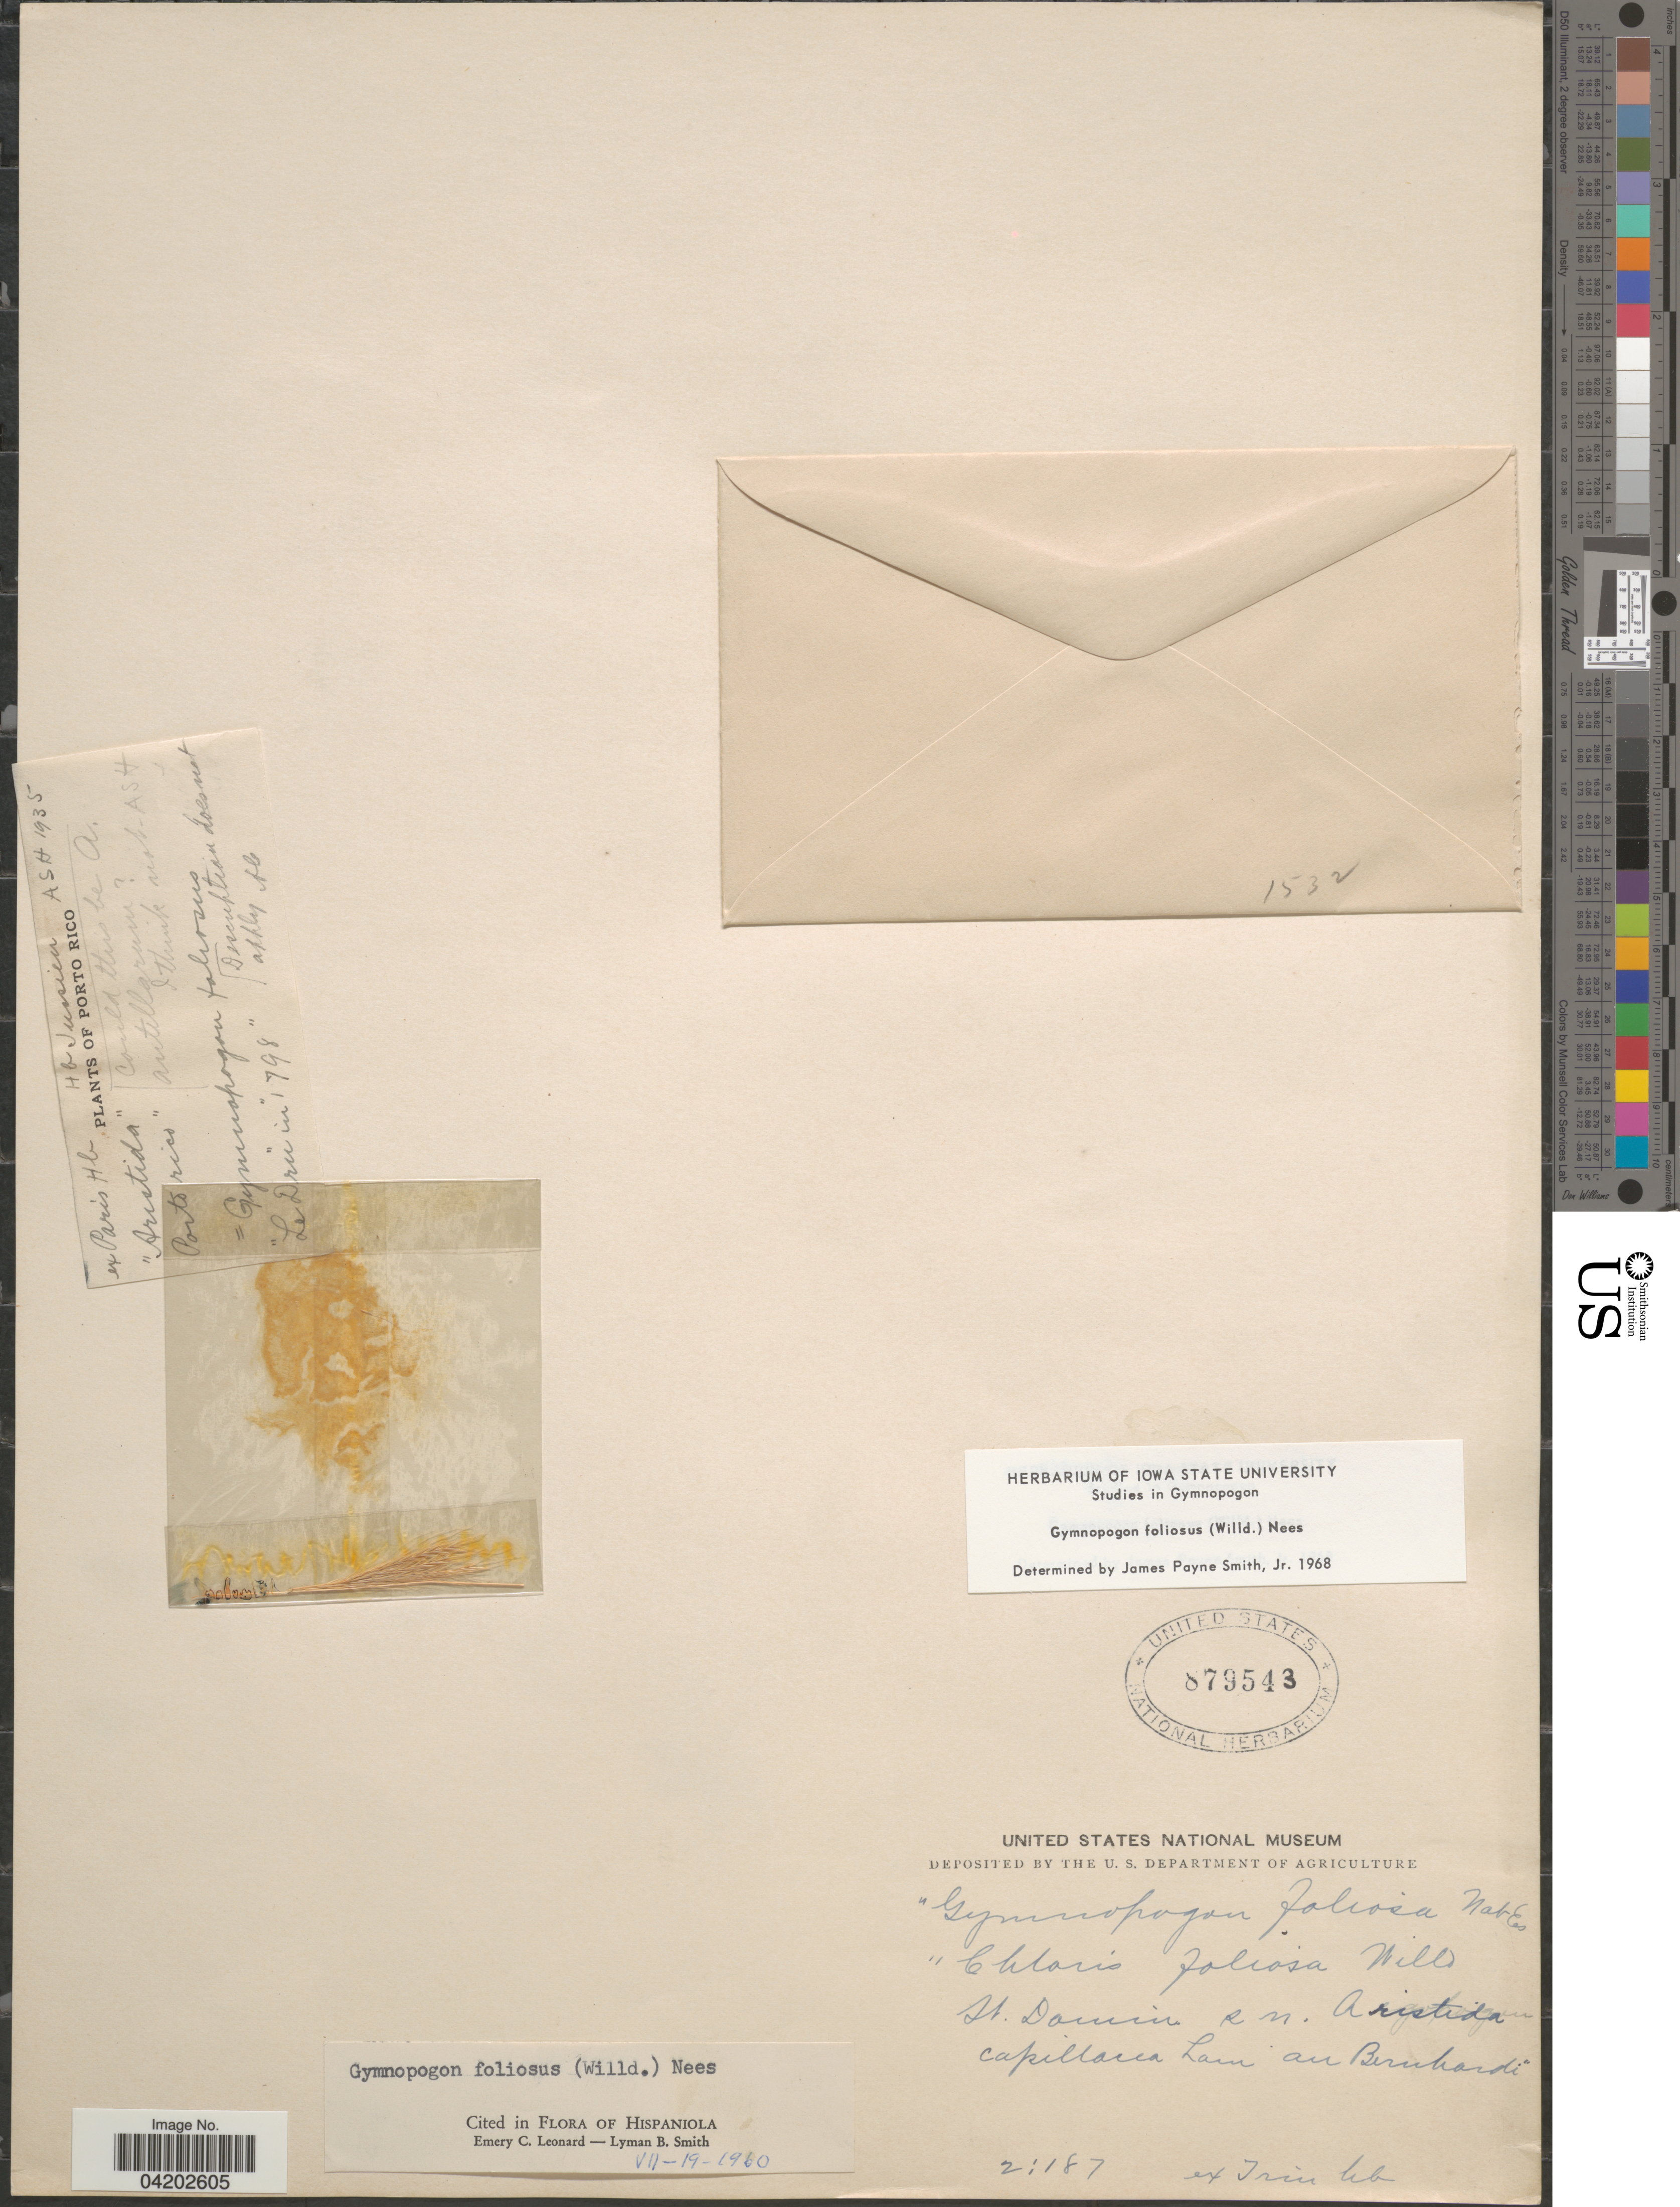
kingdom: Plantae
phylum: Tracheophyta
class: Liliopsida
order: Poales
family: Poaceae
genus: Gymnopogon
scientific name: Gymnopogon foliosus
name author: (Willd.) Nees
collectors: -. LeDru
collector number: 1798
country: Puerto Rico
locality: Porto rico.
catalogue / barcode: US 879543-2